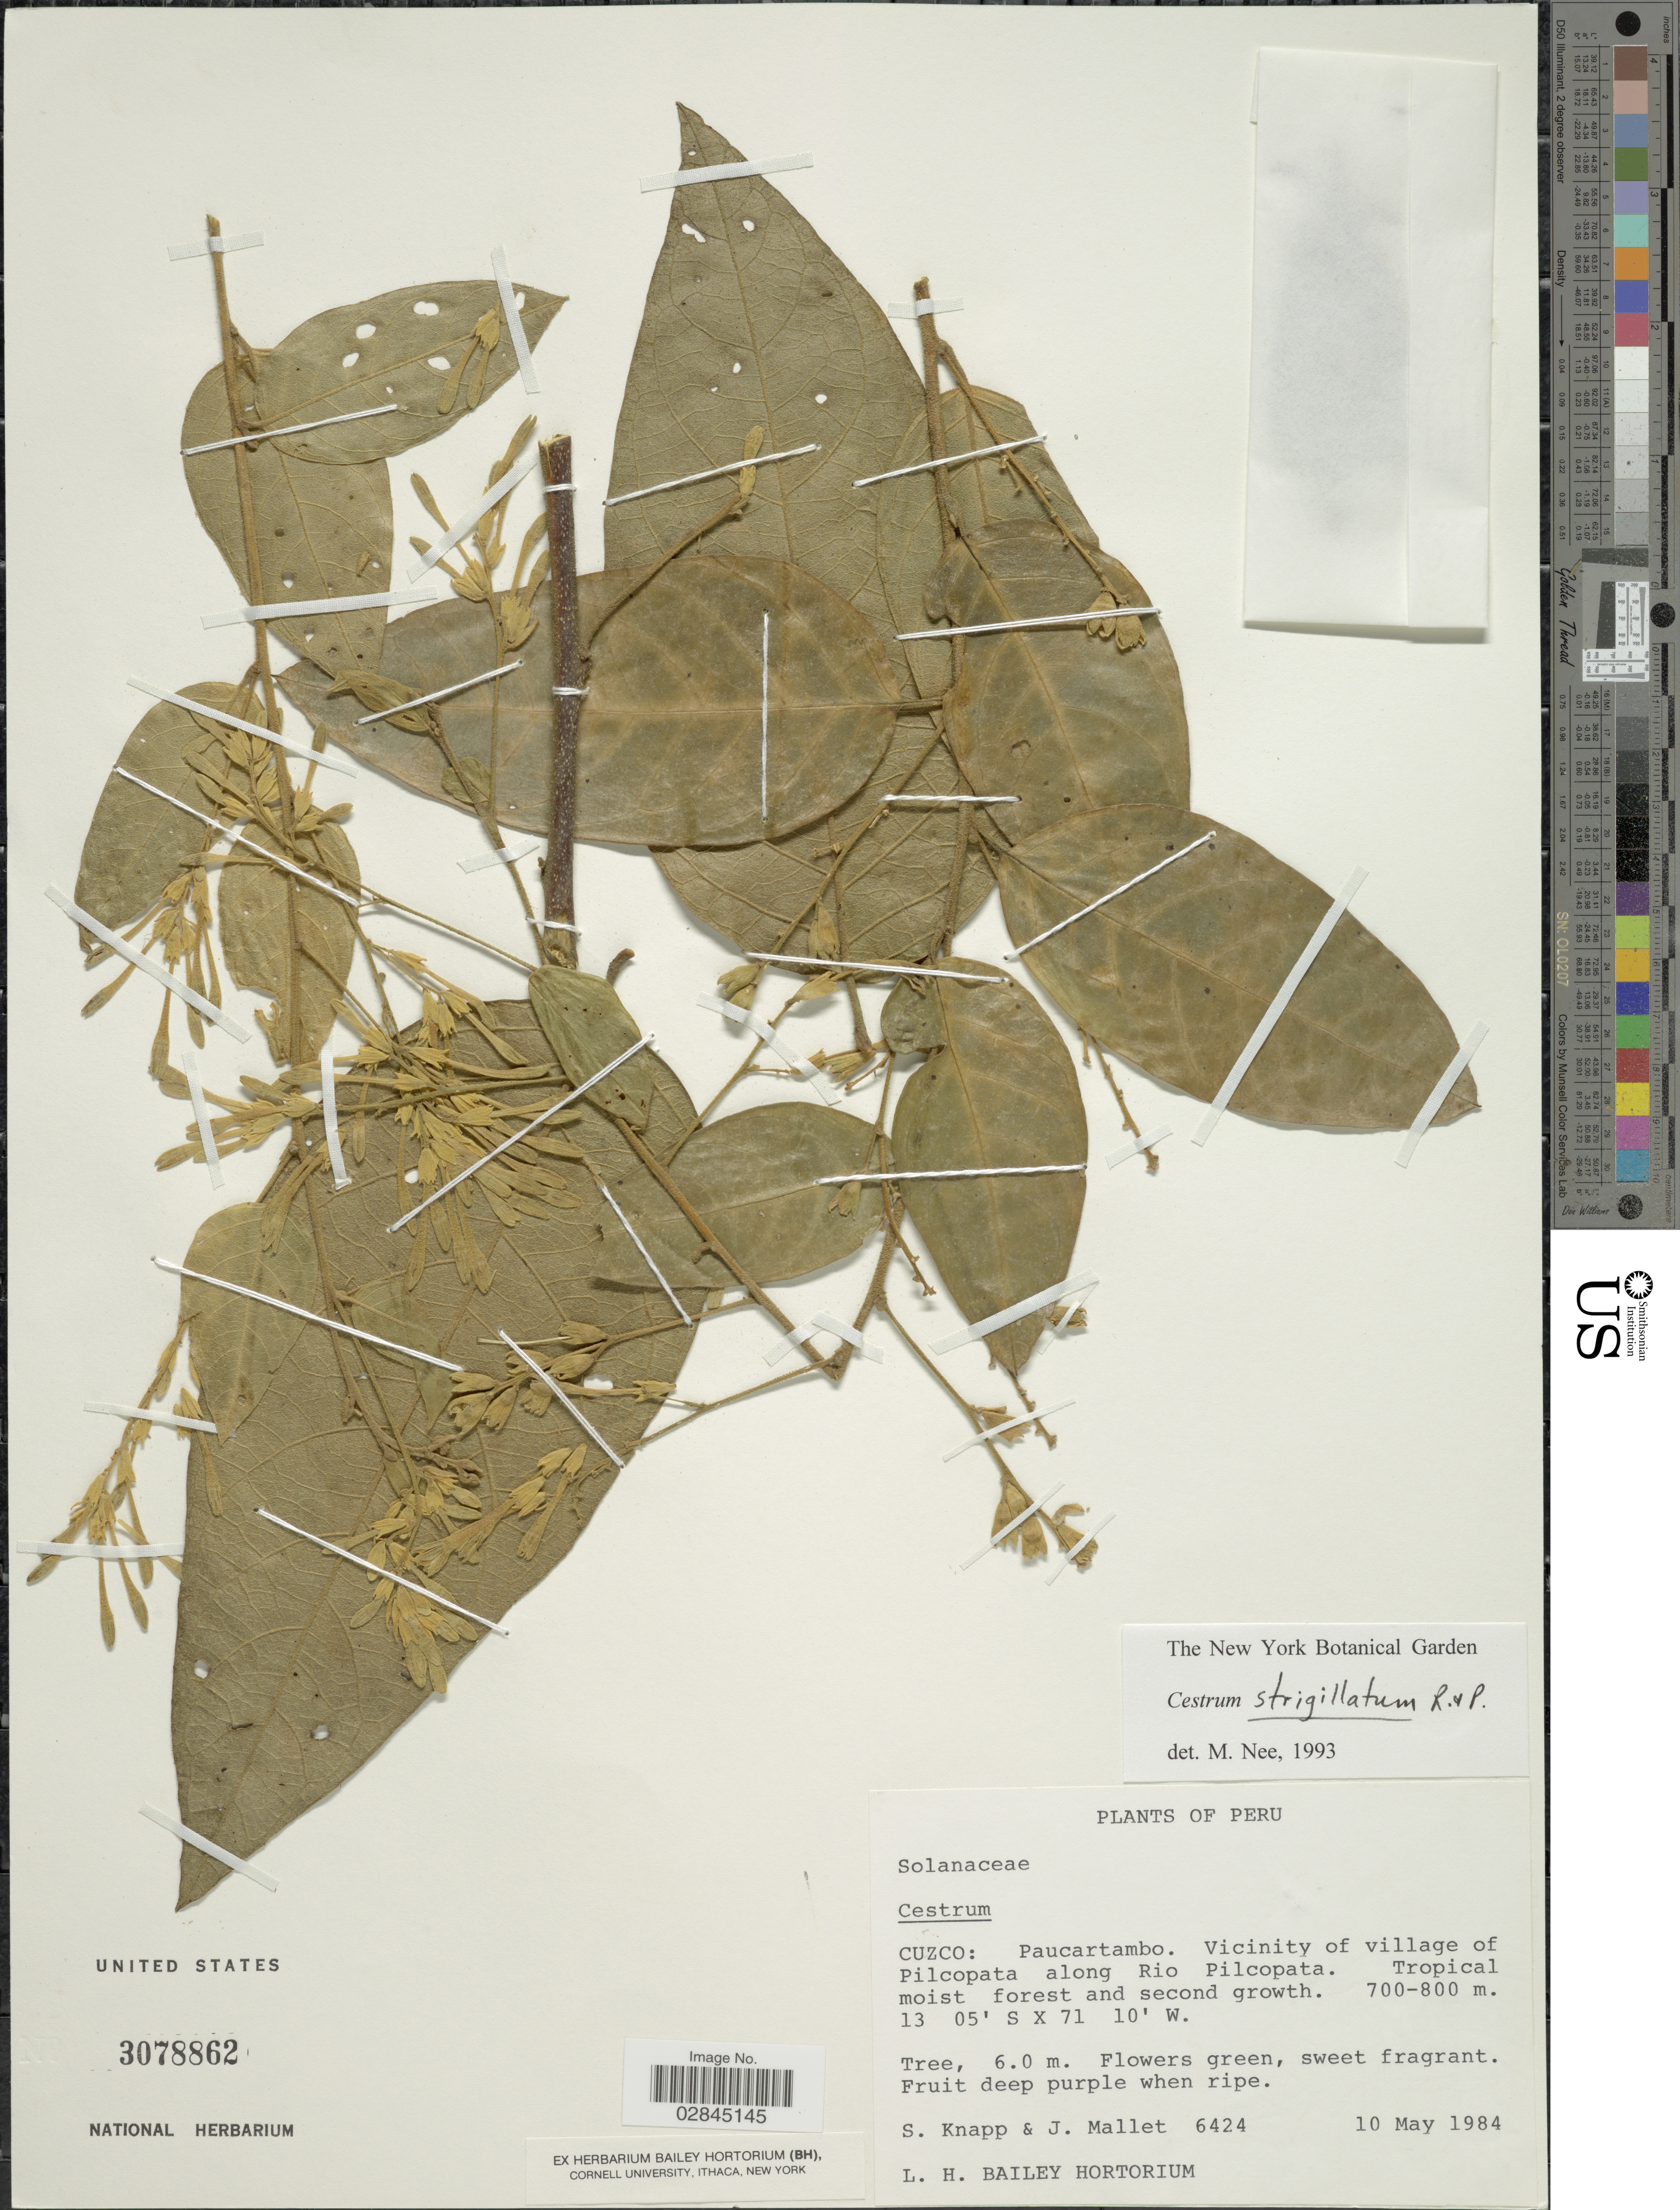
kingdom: Plantae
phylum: Tracheophyta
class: Magnoliopsida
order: Solanales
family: Solanaceae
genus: Cestrum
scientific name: Cestrum strigilatum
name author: Ruiz & Pav.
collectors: S. Knapp & J. Mallet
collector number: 6424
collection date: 1984-05-10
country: Peru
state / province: Cusco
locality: Paucartambo. Vicinity of village of Pilcopata along Rio Pilcopata.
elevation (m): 700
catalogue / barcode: US 3078862